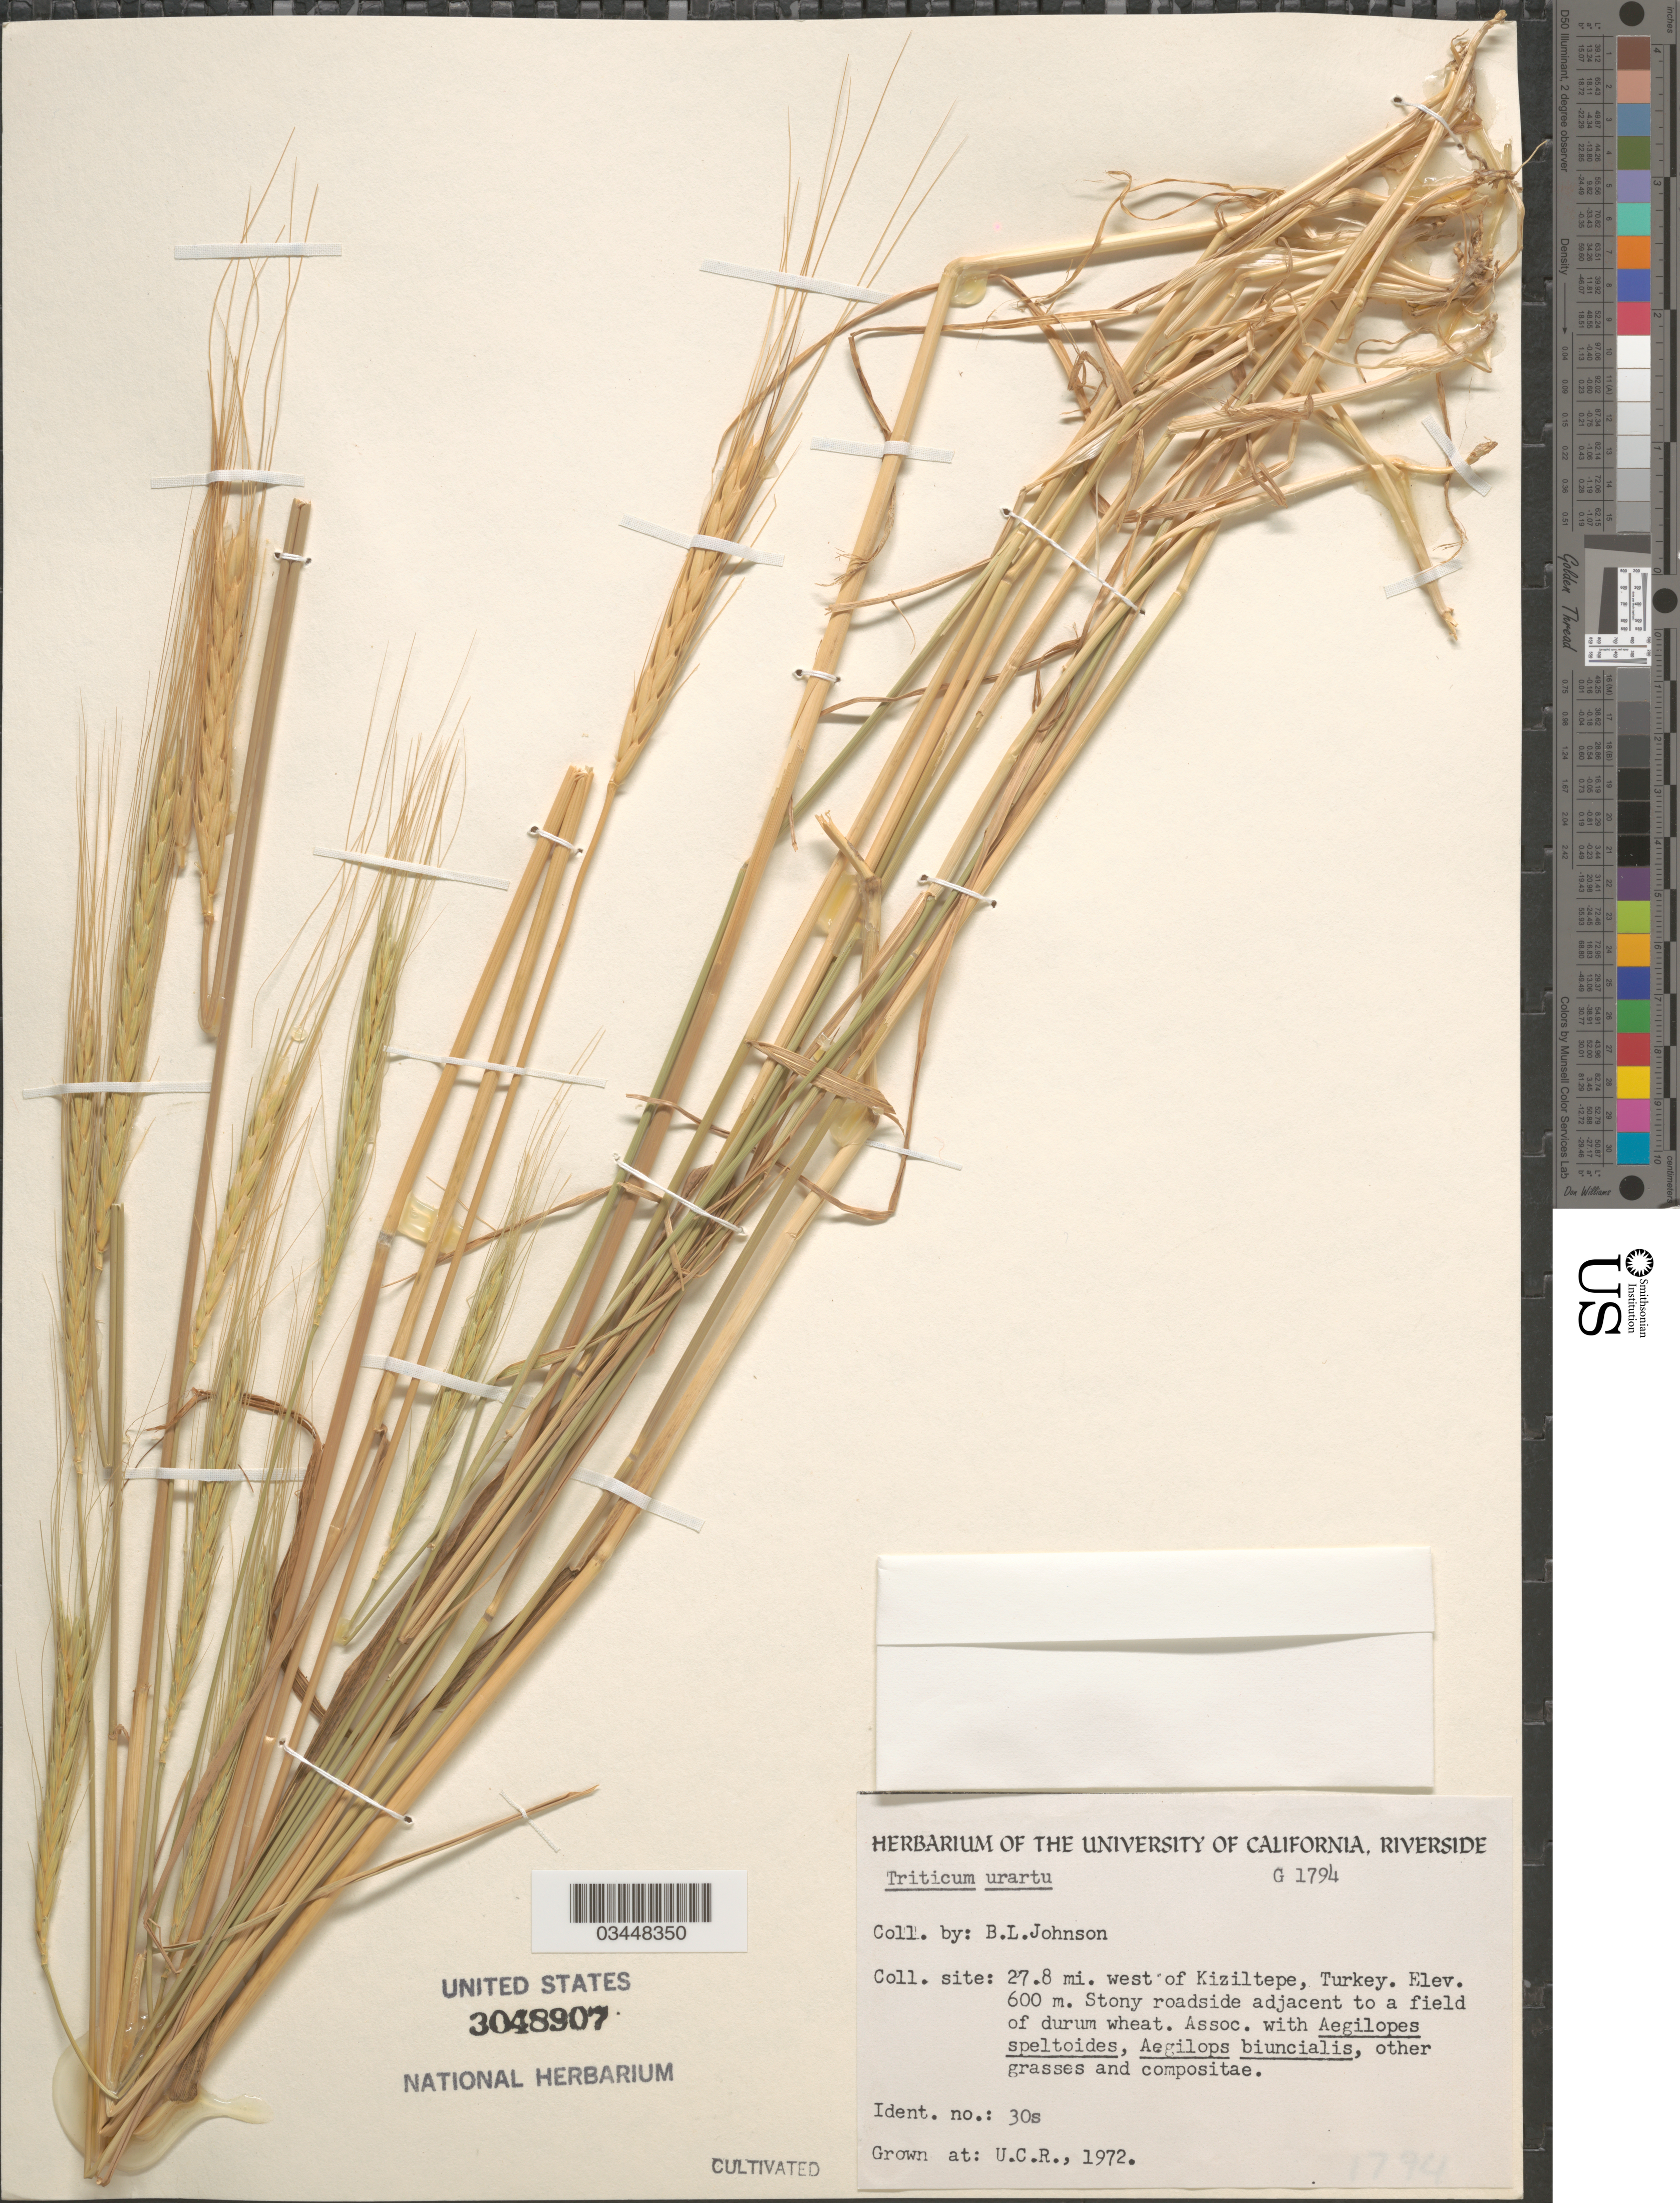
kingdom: Plantae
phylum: Tracheophyta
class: Liliopsida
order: Poales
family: Poaceae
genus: Triticum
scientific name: Triticum urartu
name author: Thumanjan ex Gandilyan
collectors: ex herb. Univ. of California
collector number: G1794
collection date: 1972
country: United States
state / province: California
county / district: Riverside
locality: U.C.R.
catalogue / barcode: US 3048907